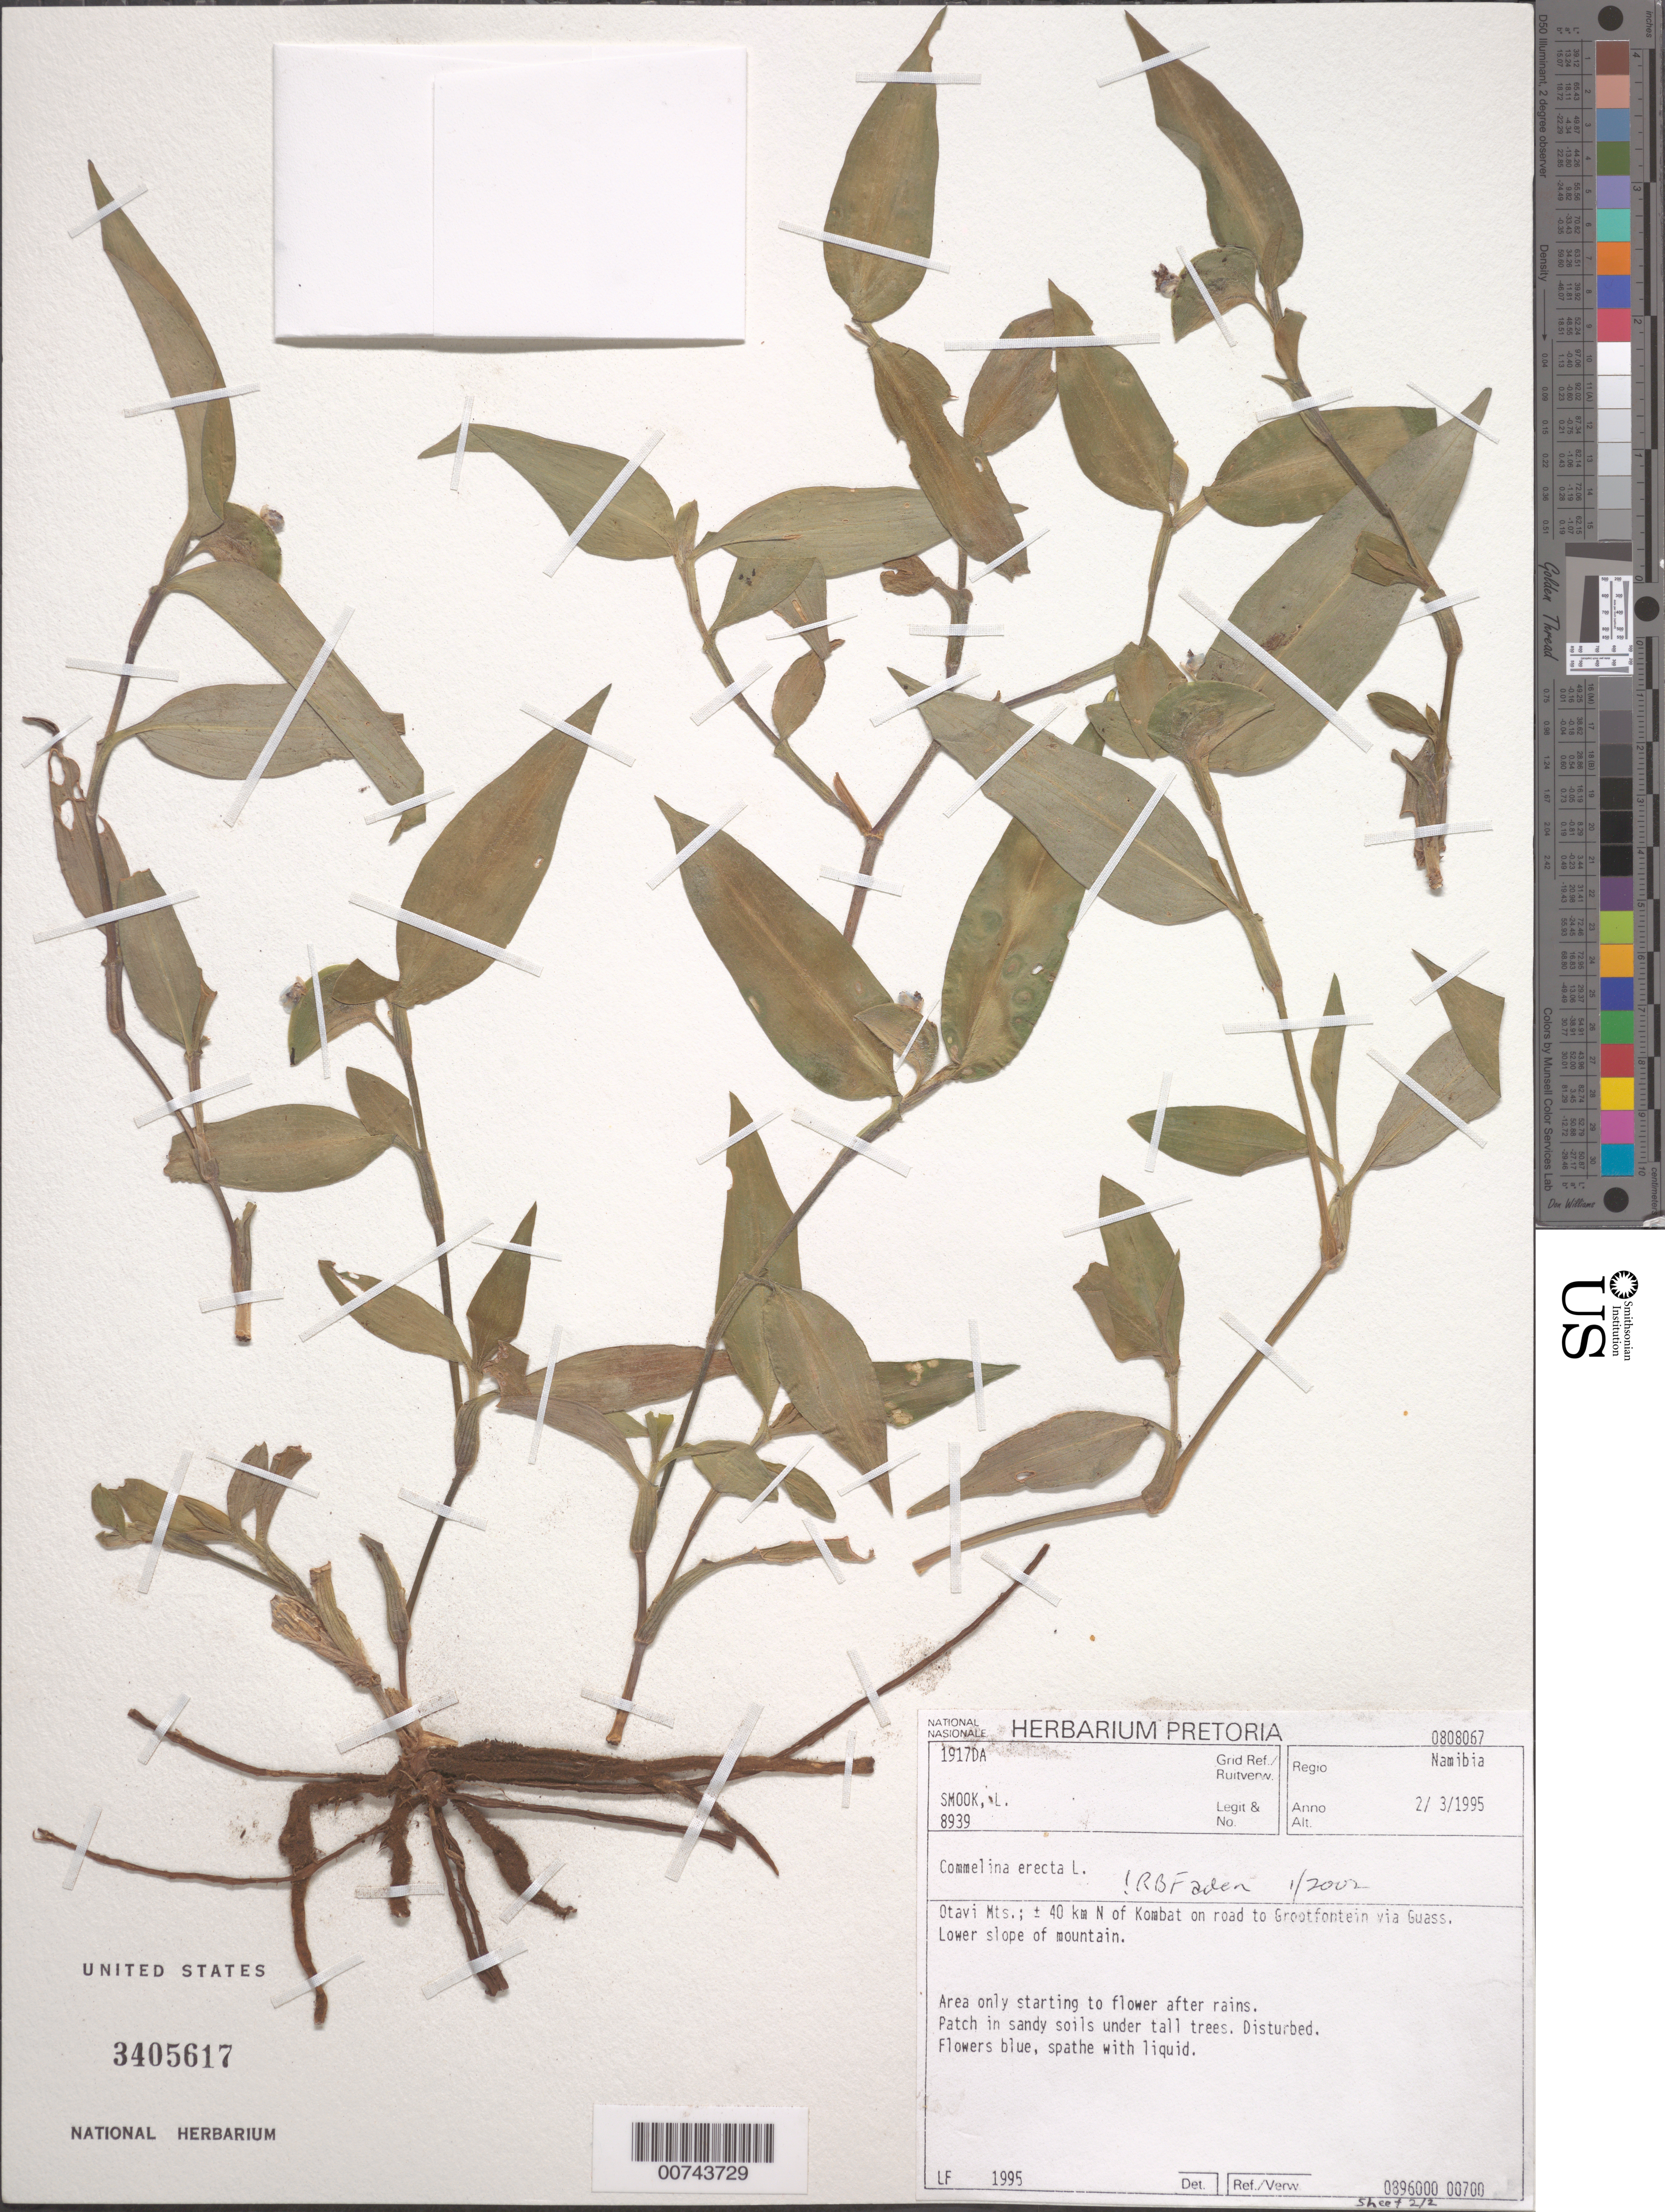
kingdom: Plantae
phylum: Tracheophyta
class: Liliopsida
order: Commelinales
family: Commelinaceae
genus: Commelina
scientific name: Commelina erecta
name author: L.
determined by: Faden, Robert B., (US), Smithsonian Institution - National Museum of Natural History (UNITED STATES)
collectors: L. Smook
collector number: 8939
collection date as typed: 02 Mar 1995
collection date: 1995-03-02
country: Namibia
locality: Otavi Mts, N of Kombat on road to Greatfontein via Guass.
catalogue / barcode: US 3405617